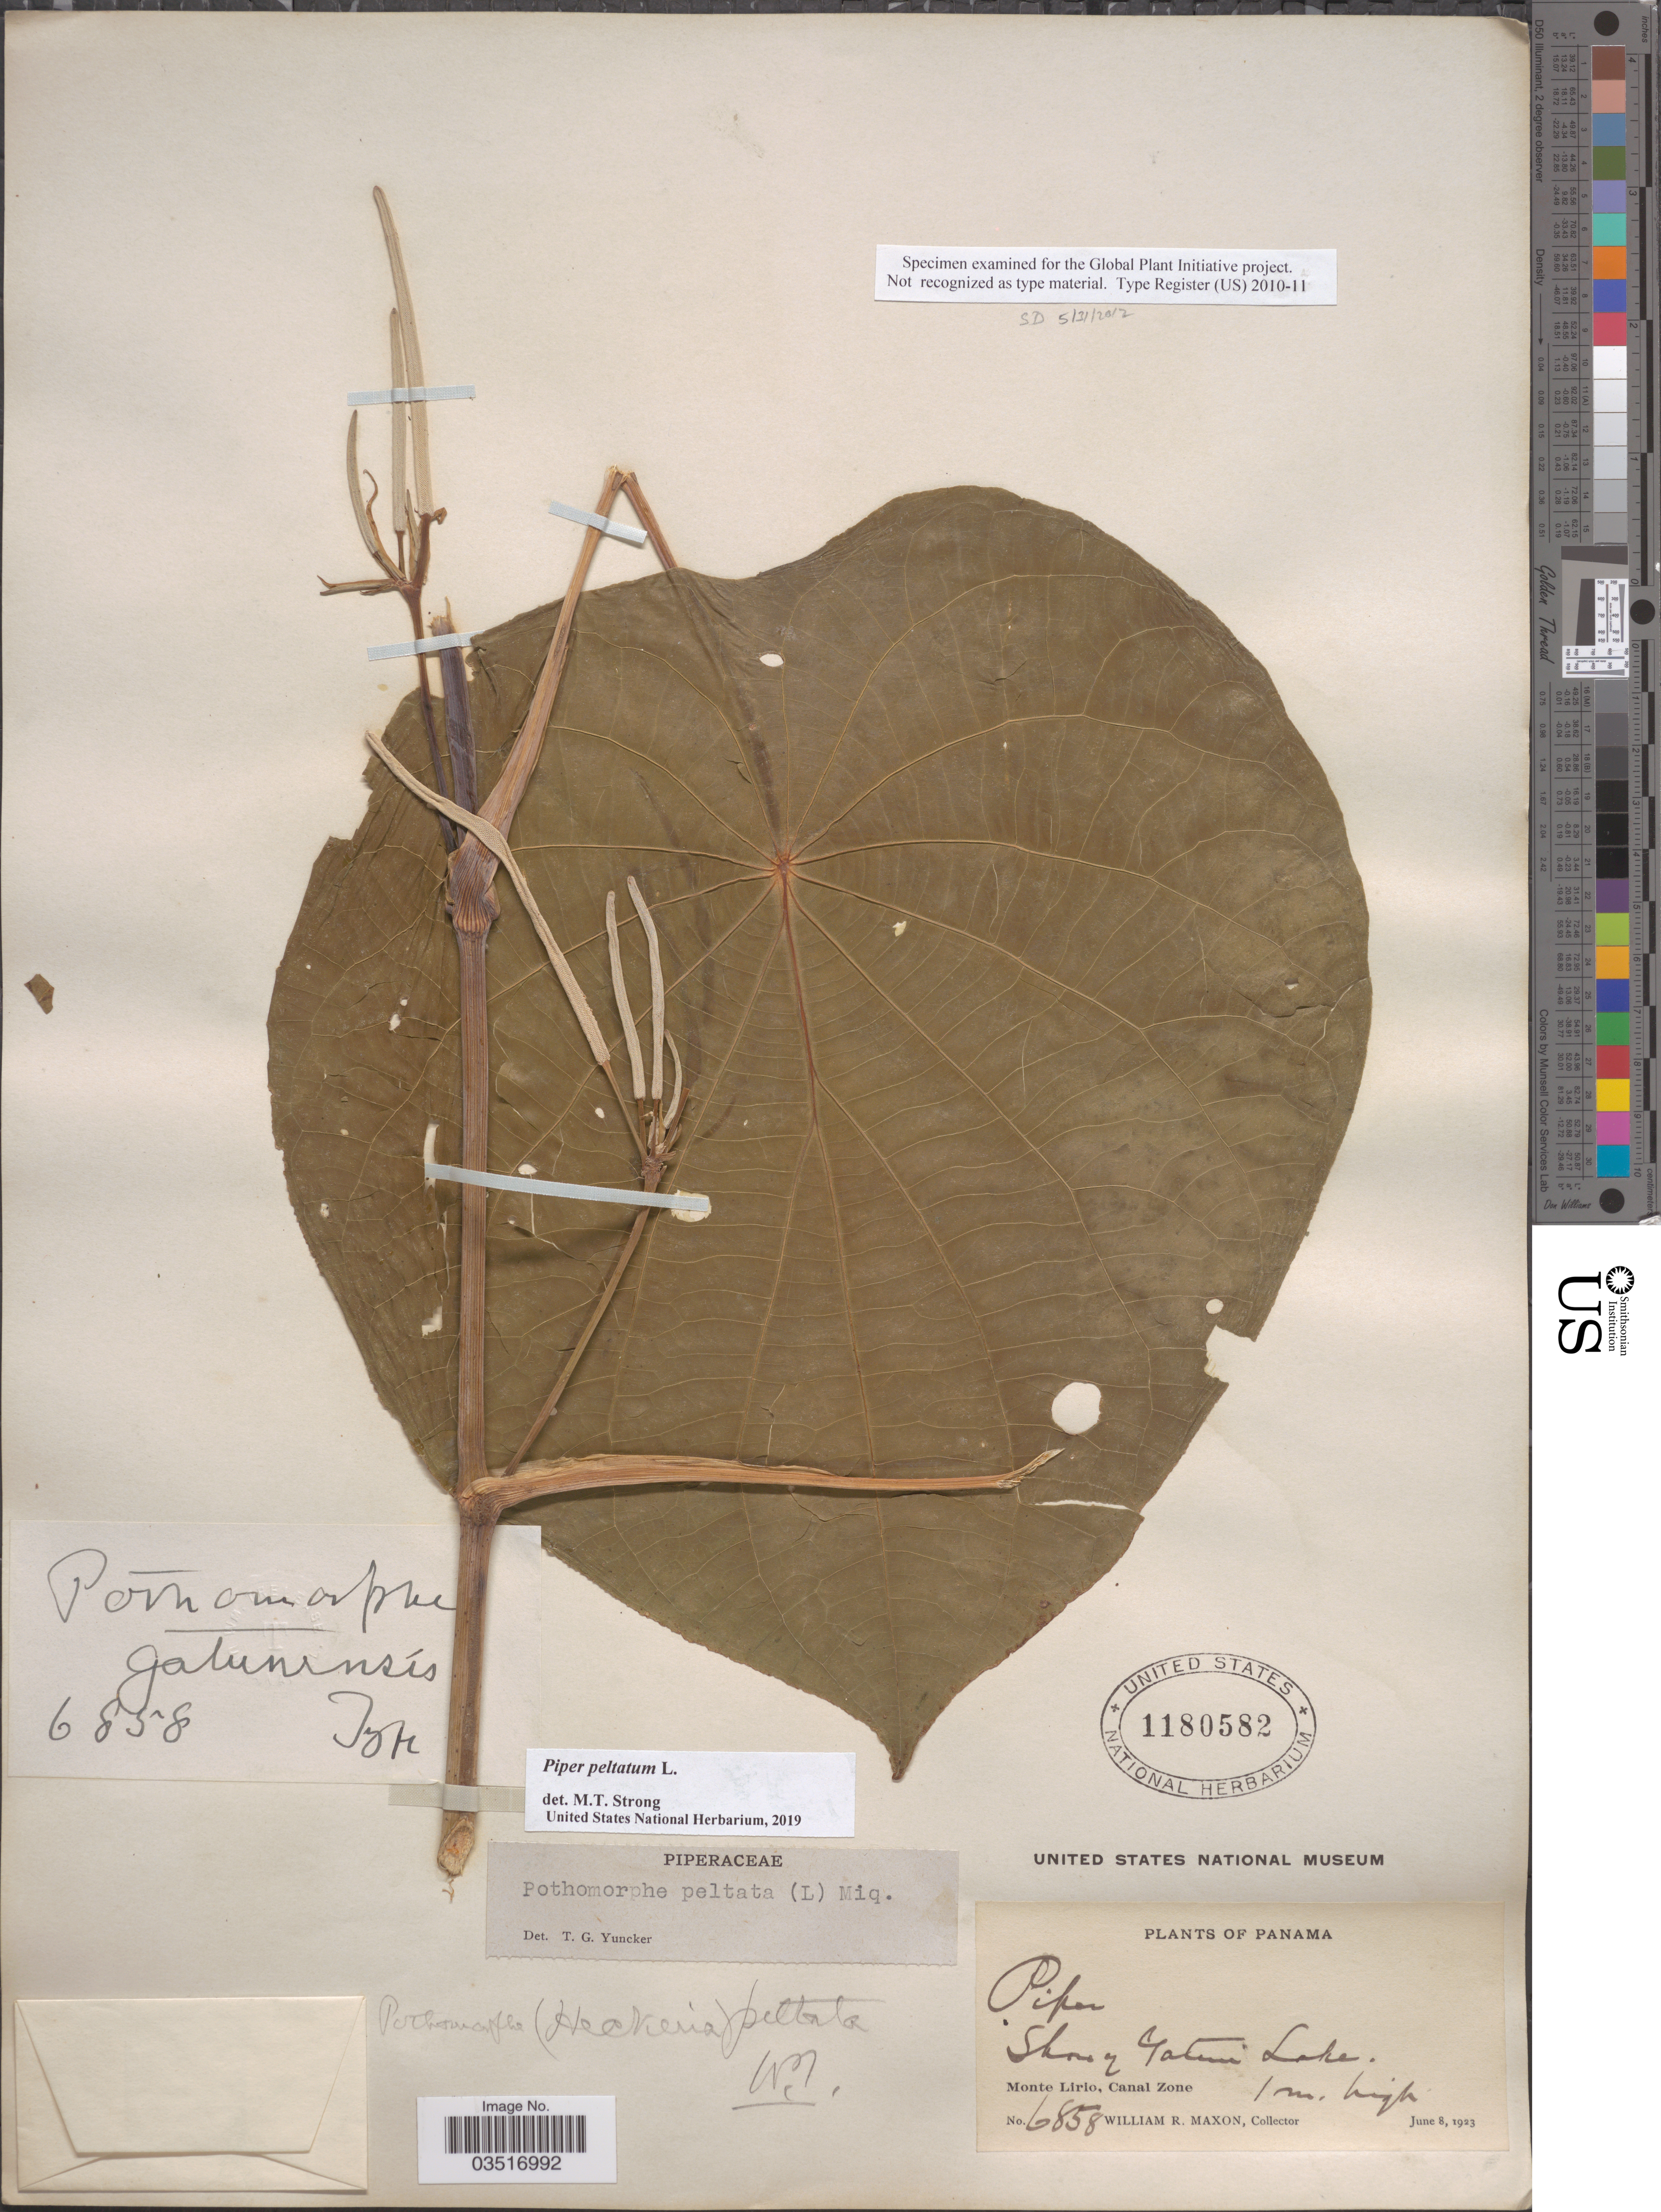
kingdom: Plantae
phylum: Tracheophyta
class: Magnoliopsida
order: Piperales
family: Piperaceae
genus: Piper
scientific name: Piper peltatum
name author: L.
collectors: W. R. Maxon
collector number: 6858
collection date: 1923-06-08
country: Panama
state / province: Colón / Panamá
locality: Shore of Gatun Lake. Monte Lirio, Canal Zone.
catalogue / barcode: US 1180582